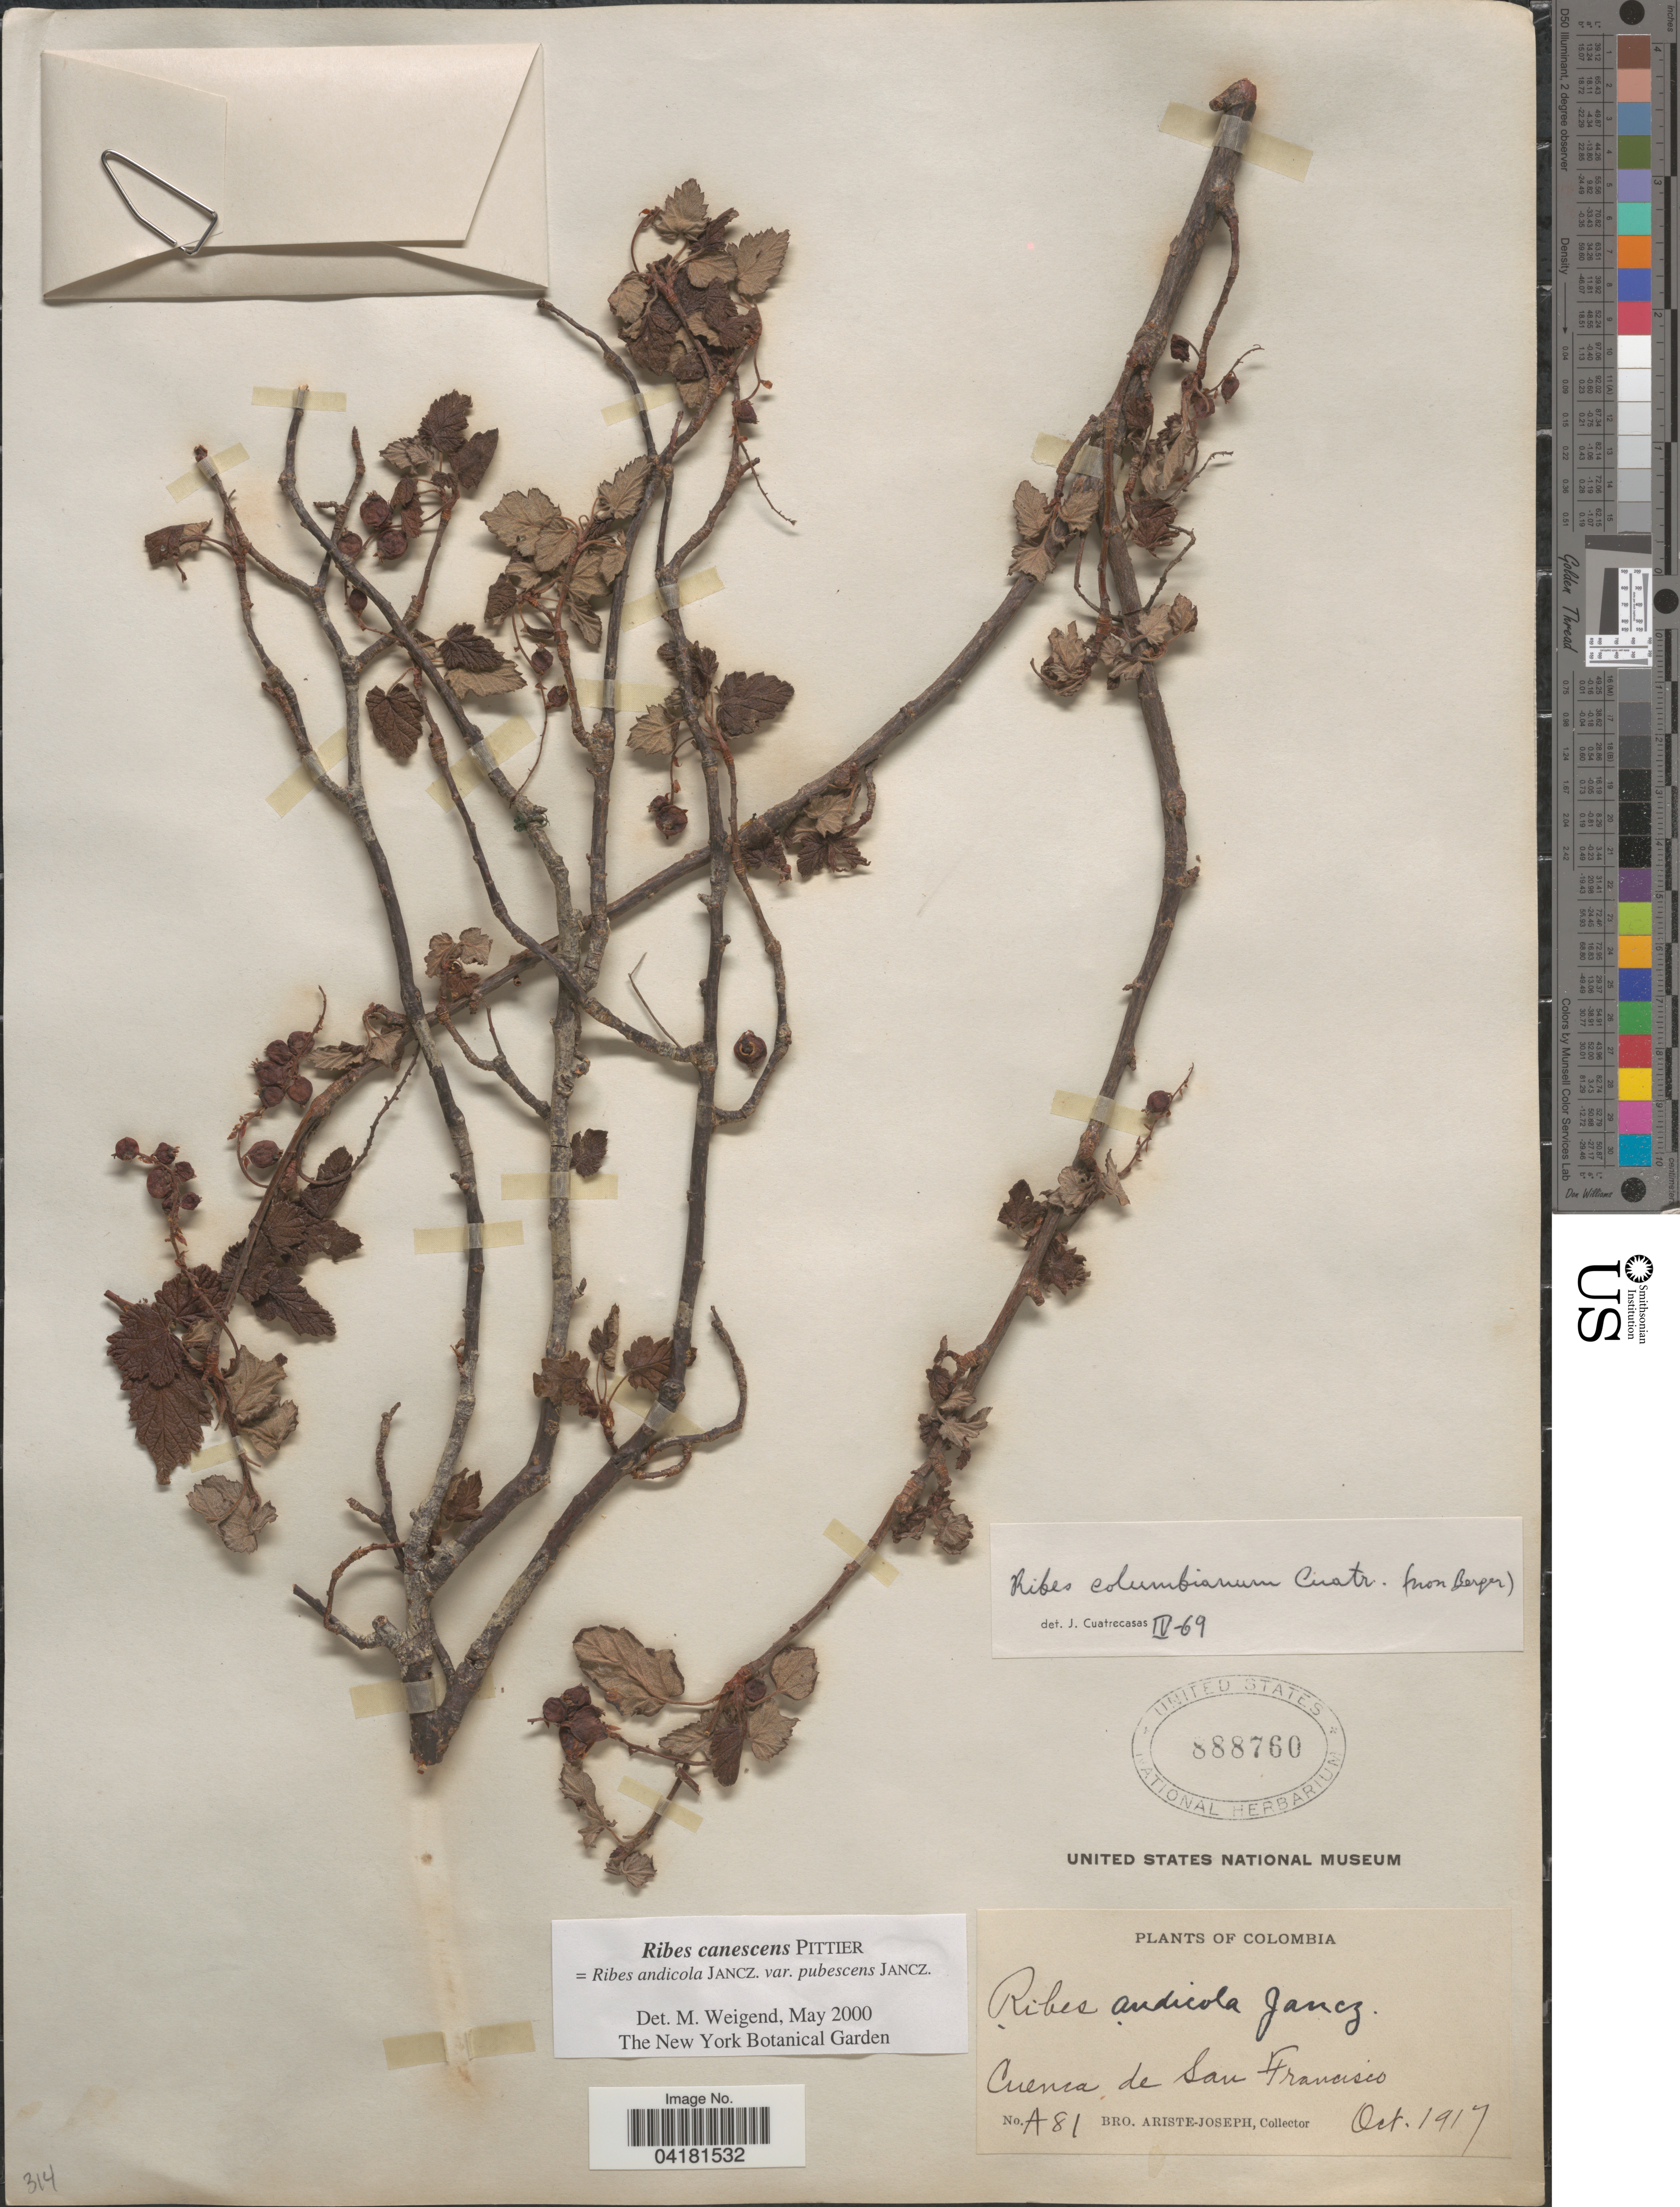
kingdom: Plantae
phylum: Tracheophyta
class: Magnoliopsida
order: Saxifragales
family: Grossulariaceae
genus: Ribes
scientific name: Ribes canescens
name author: Pittier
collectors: Bro. Ariste-Joseph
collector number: A81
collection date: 1917-10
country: Colombia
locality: Cuenca de San Francisco.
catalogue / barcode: US 888760